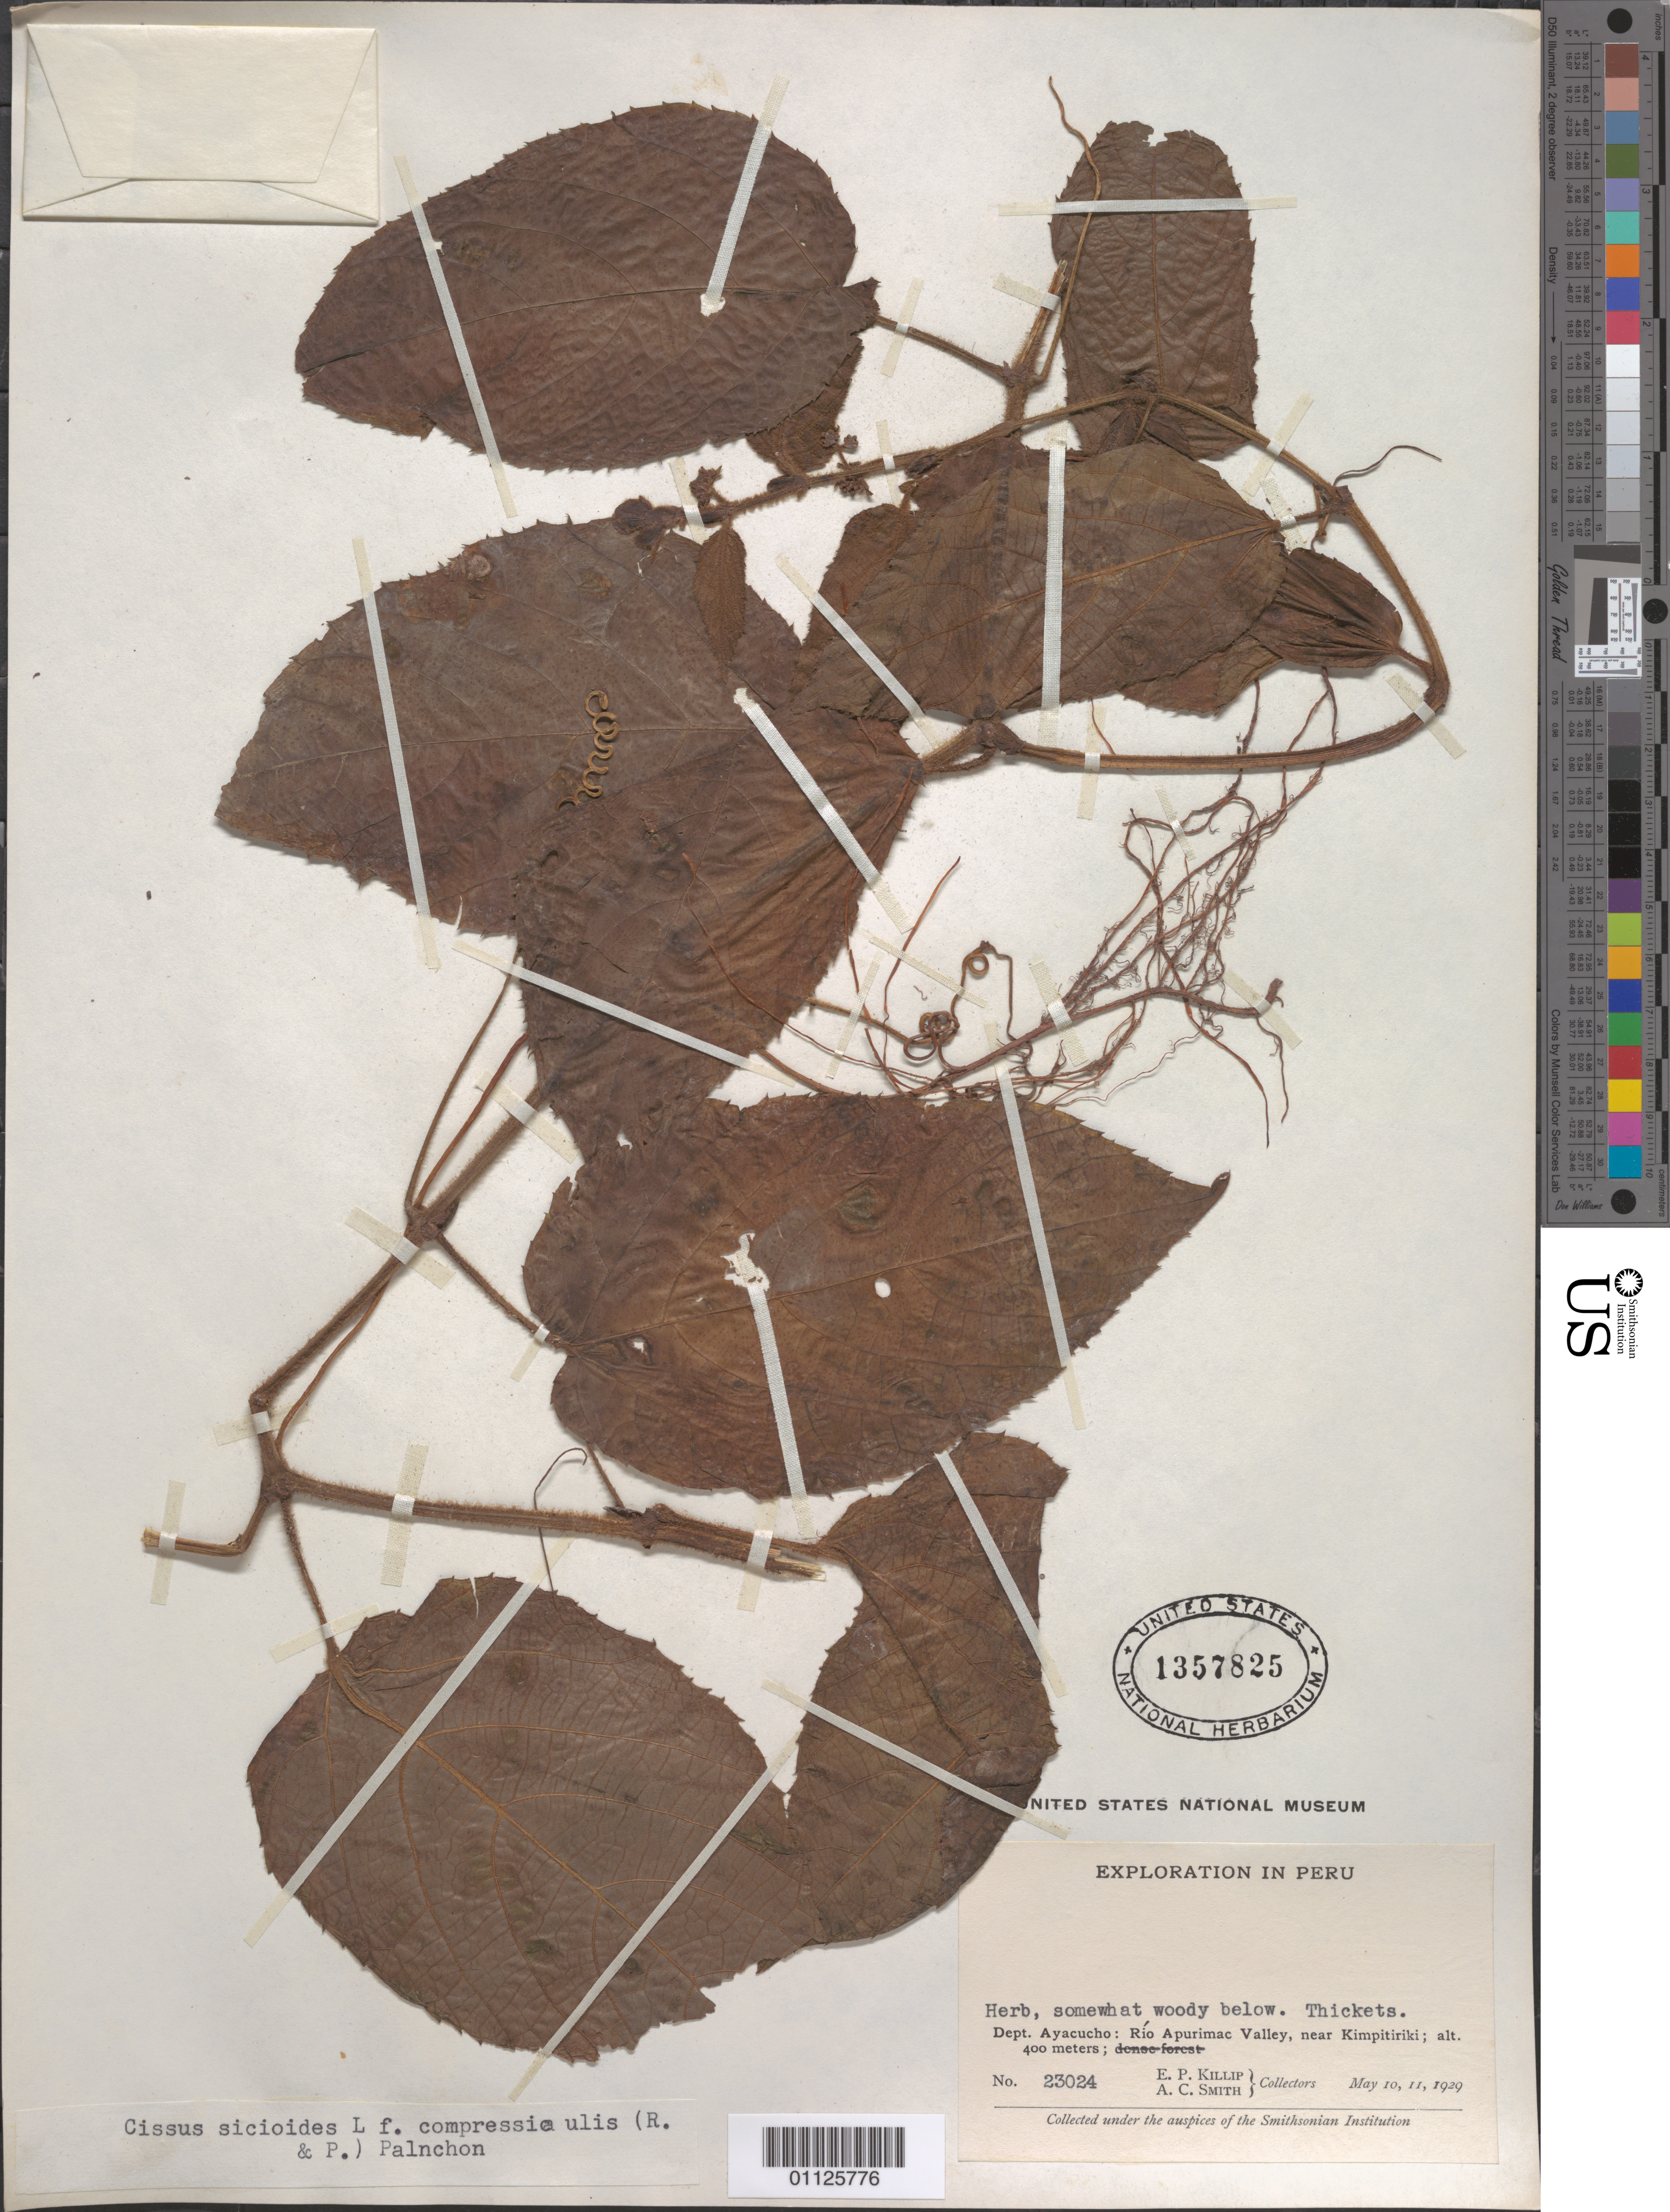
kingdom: Plantae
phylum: Tracheophyta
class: Magnoliopsida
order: Vitales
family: Vitaceae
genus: Cissus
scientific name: Cissus verticillata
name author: (L.) Nicolson & C.E. Jarvis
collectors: E. P. Killip & A. C. Smith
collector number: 23024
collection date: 1929-05-10/1929-05-11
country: Peru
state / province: Ayacucho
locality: Rio Apurimac Valley, near Kimpitiriki.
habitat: Herb, somewhat woody below. Thickets.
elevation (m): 400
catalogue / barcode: US 1357825